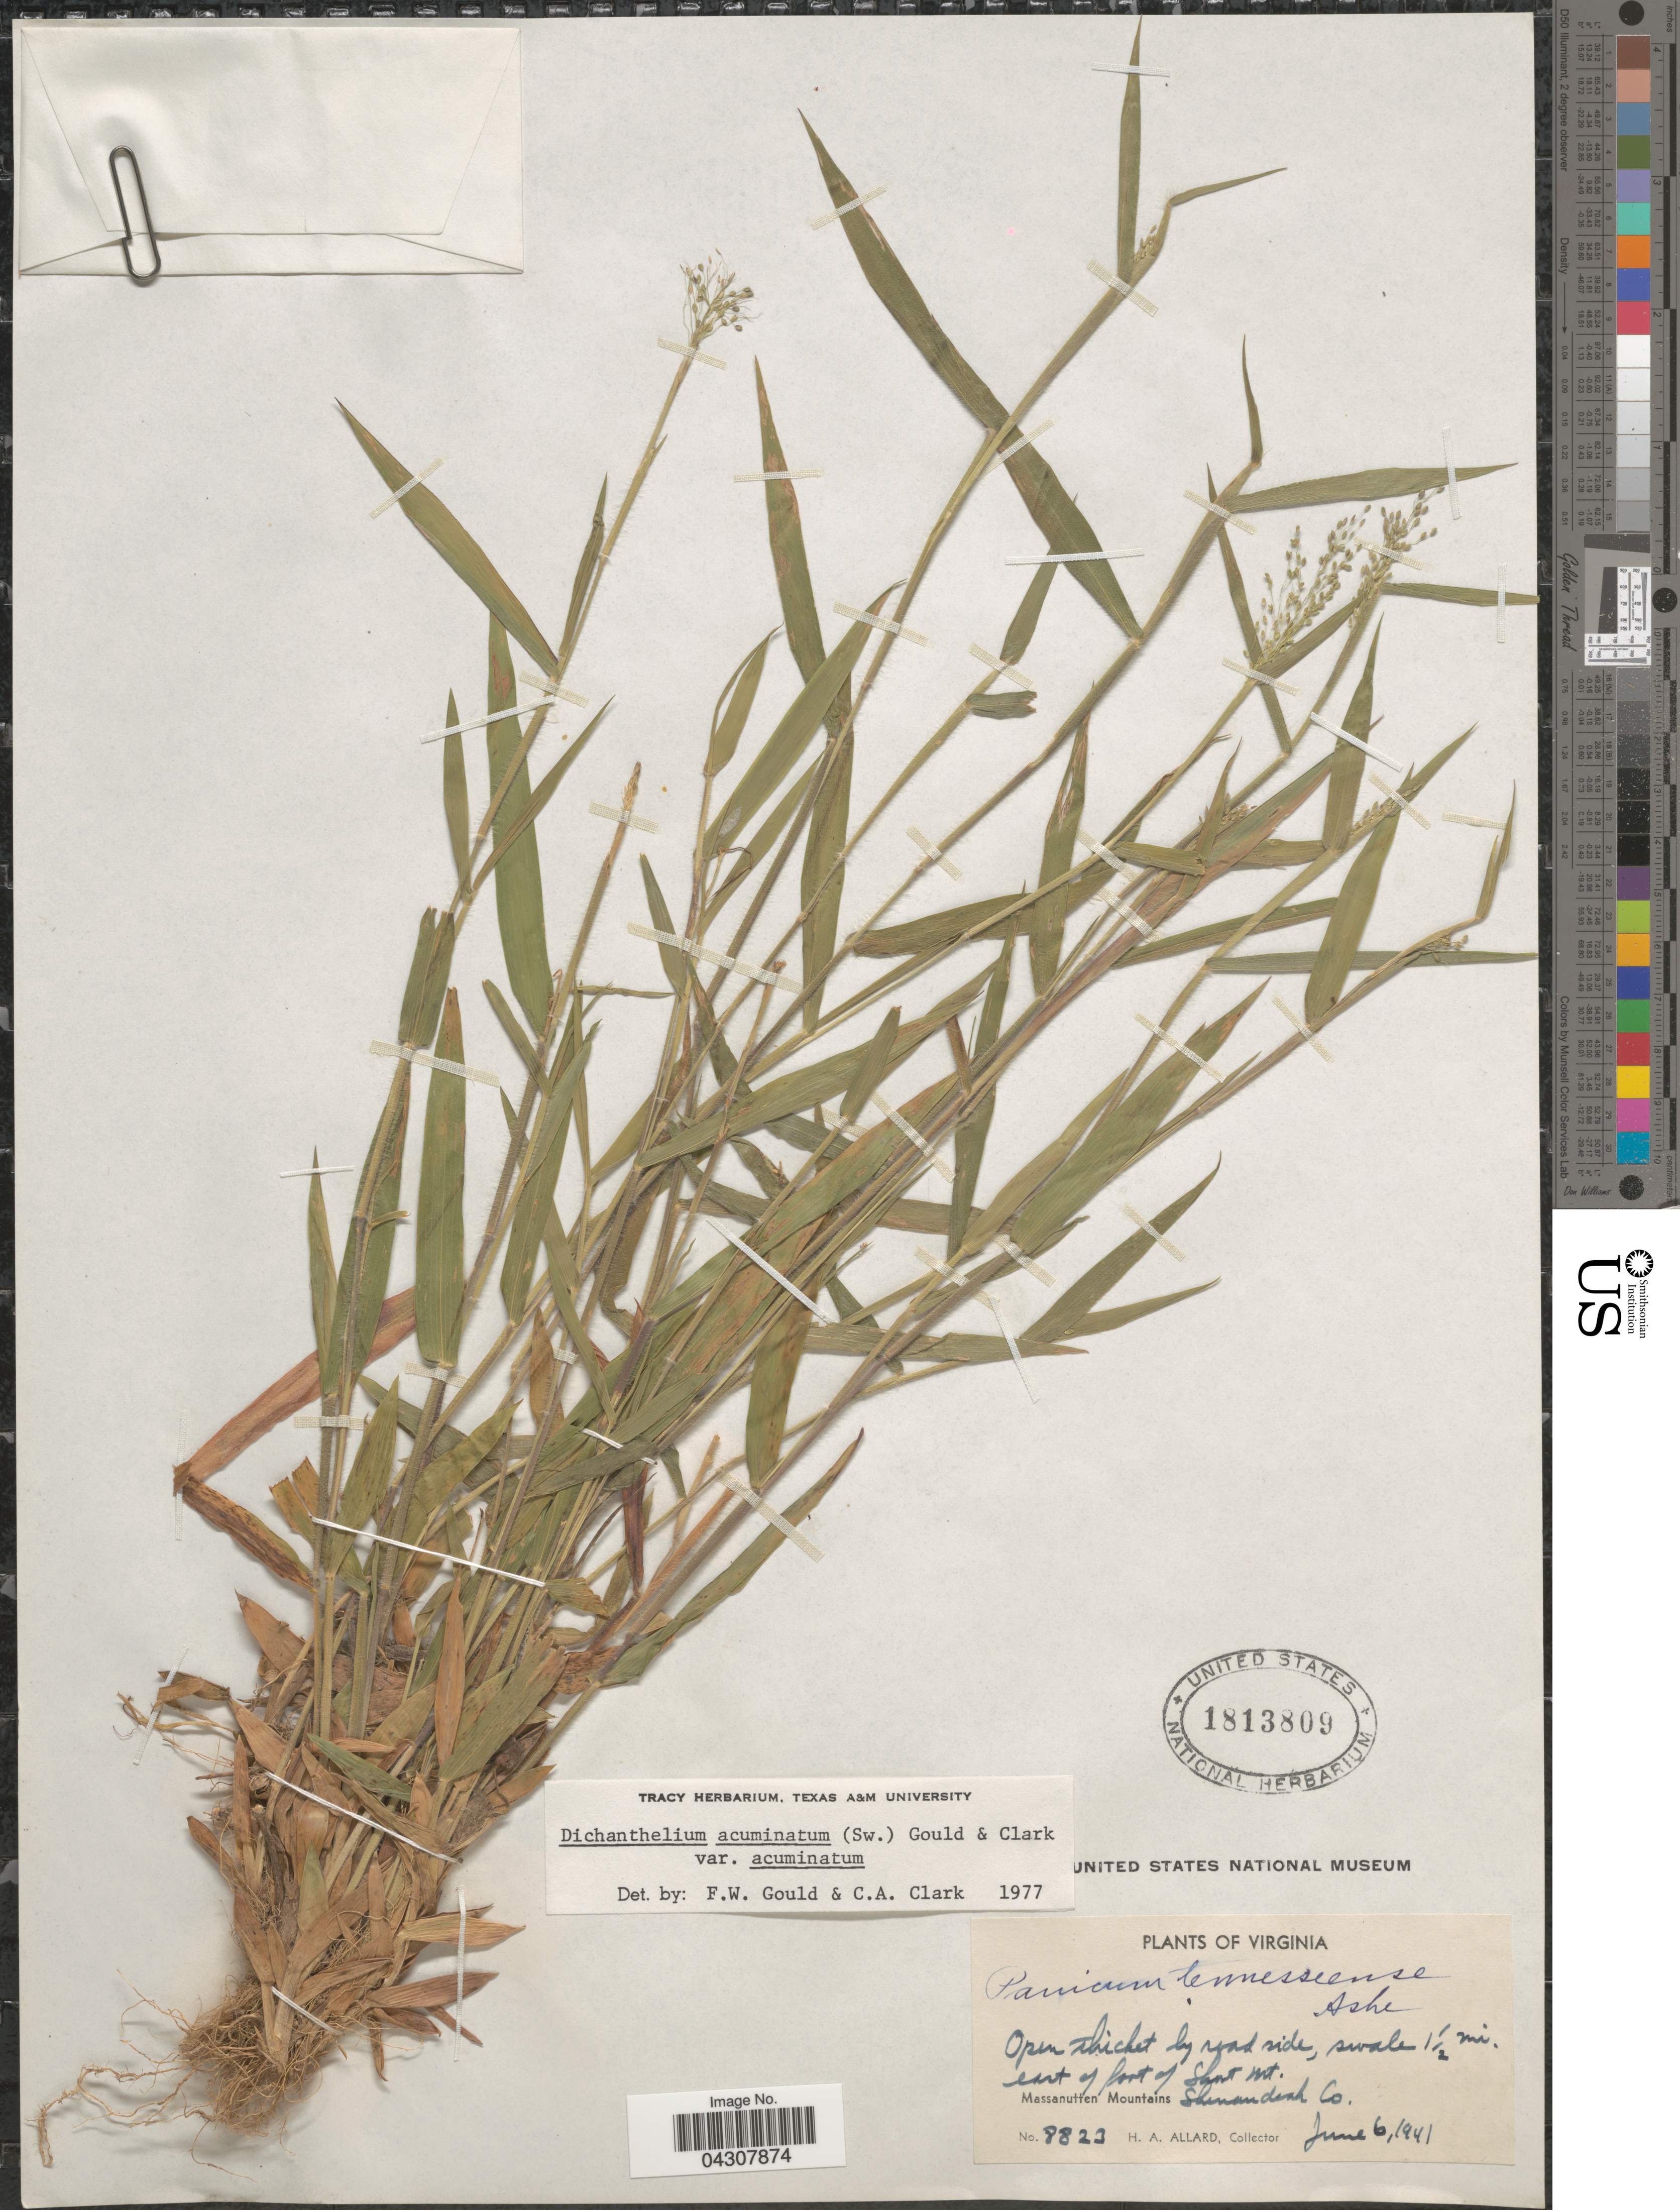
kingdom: Plantae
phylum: Tracheophyta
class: Liliopsida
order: Poales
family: Poaceae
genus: Dichanthelium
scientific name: Dichanthelium acuminatum var. acuminatum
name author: (Sw.) Gould & C.A. Clark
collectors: H. A. Allard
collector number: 8823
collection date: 1941-06-06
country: United States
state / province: Virginia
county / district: Shenandoah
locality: Open thicket by road side, swale 1½ mi. east of foot of Short Mt. Massanutten Mountains, Shenandoah Co.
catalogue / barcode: US 1813809